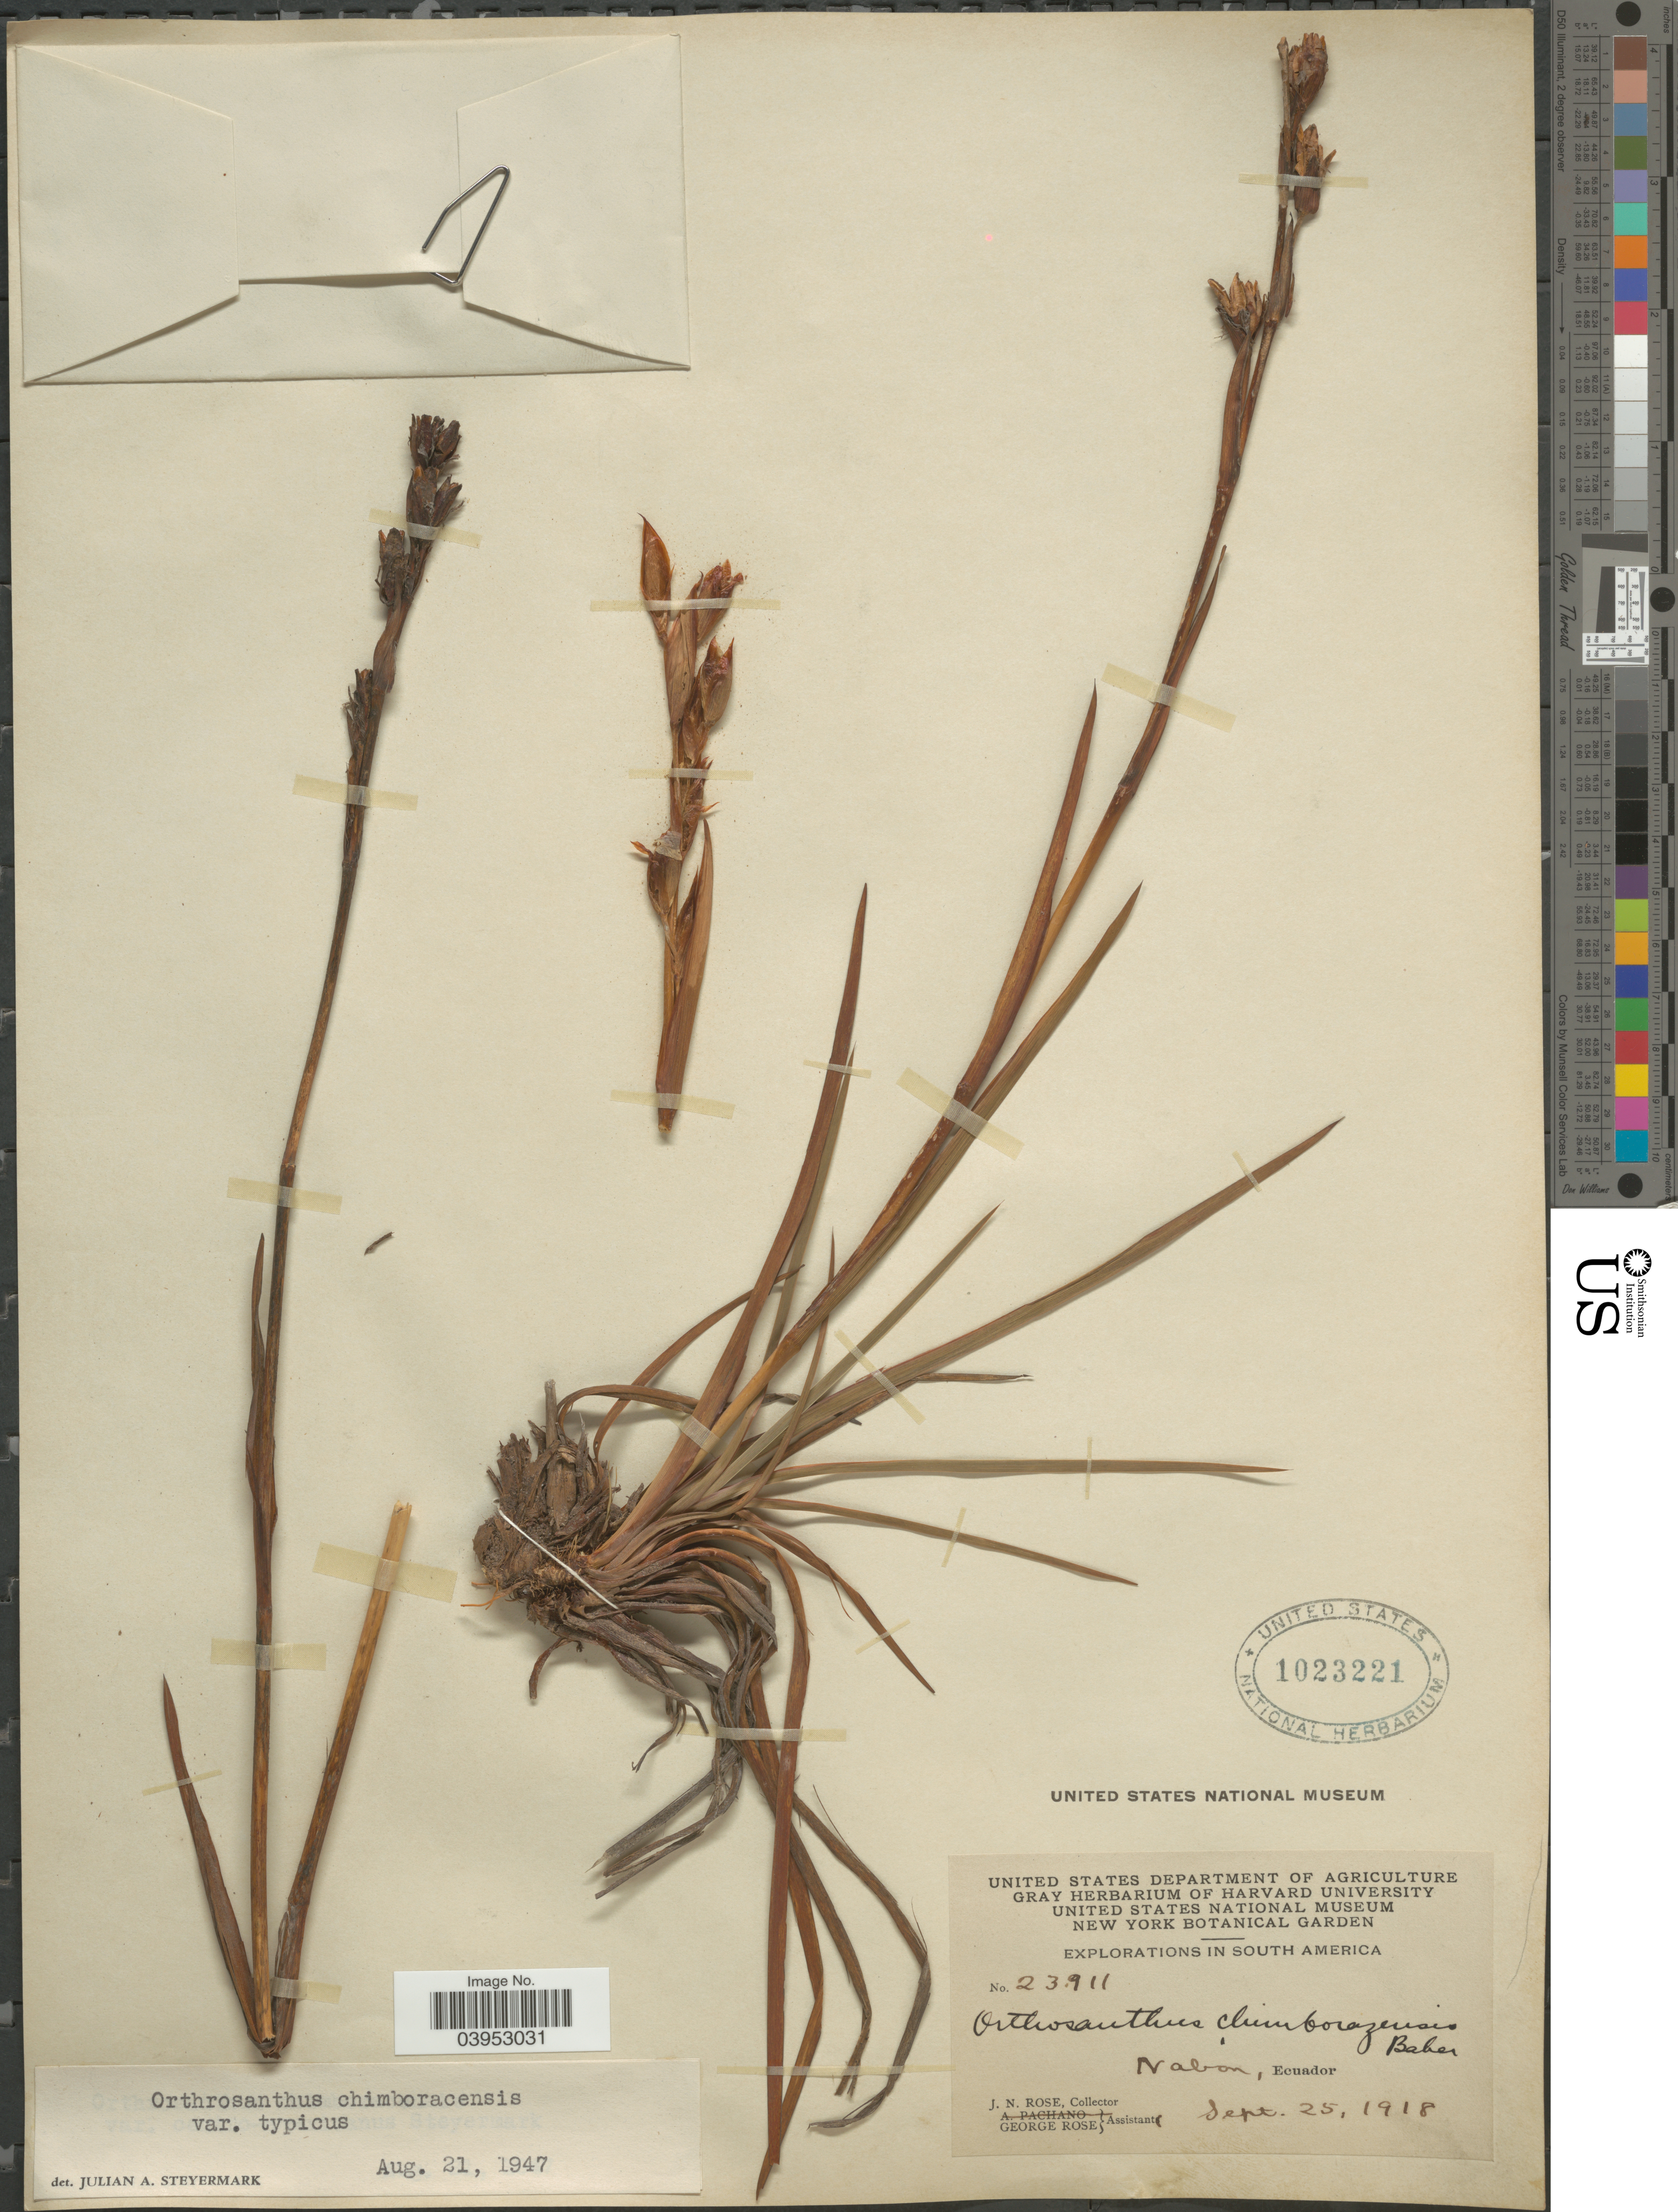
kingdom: Plantae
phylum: Tracheophyta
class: Liliopsida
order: Asparagales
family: Iridaceae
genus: Orthrosanthus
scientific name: Orthrosanthus chimboracensis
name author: (Kunth) Baker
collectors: J. N. Rose & G. Rose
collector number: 23911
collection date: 1918-09-25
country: Ecuador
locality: Nabon.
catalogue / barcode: US 1023221